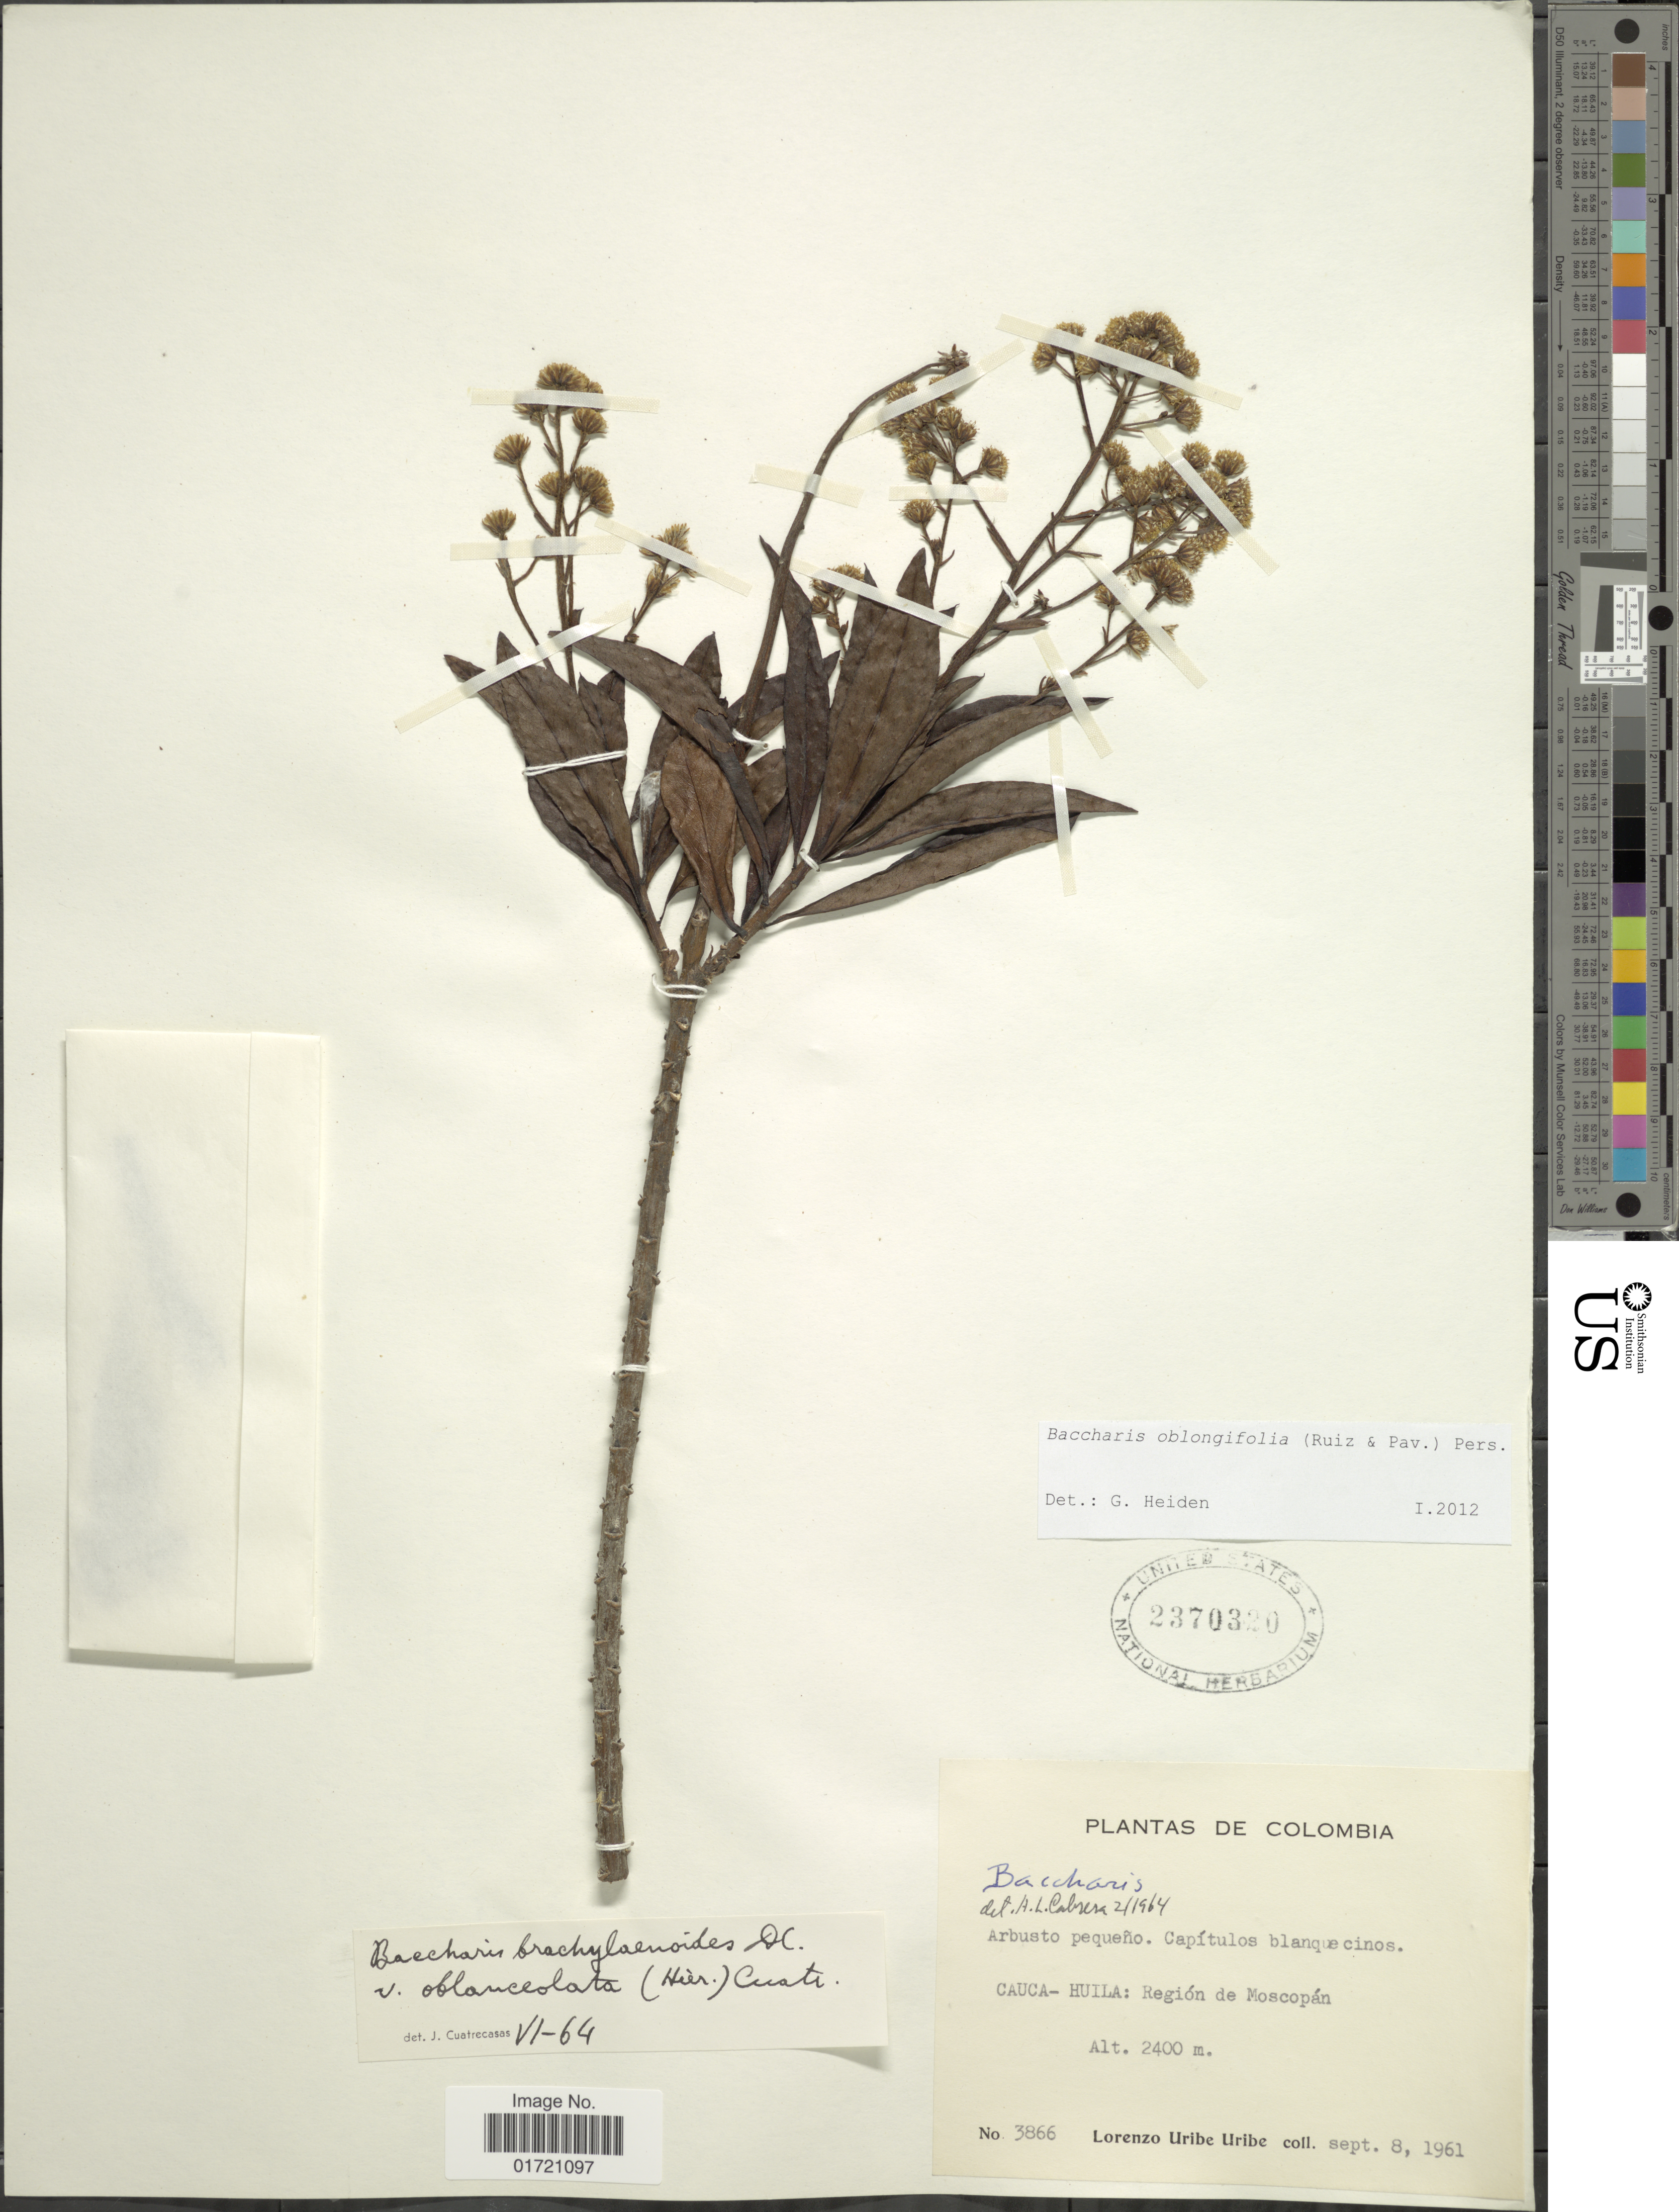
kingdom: Plantae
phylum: Tracheophyta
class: Magnoliopsida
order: Asterales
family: Asteraceae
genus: Baccharis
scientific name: Baccharis oblongifolia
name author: (Ruiz & Pav.) Pers.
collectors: L. Uribe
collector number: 3866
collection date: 1961-09-08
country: Colombia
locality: Cauca-Huila: Región de Moscopán.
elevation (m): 2400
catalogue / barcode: US 2370320